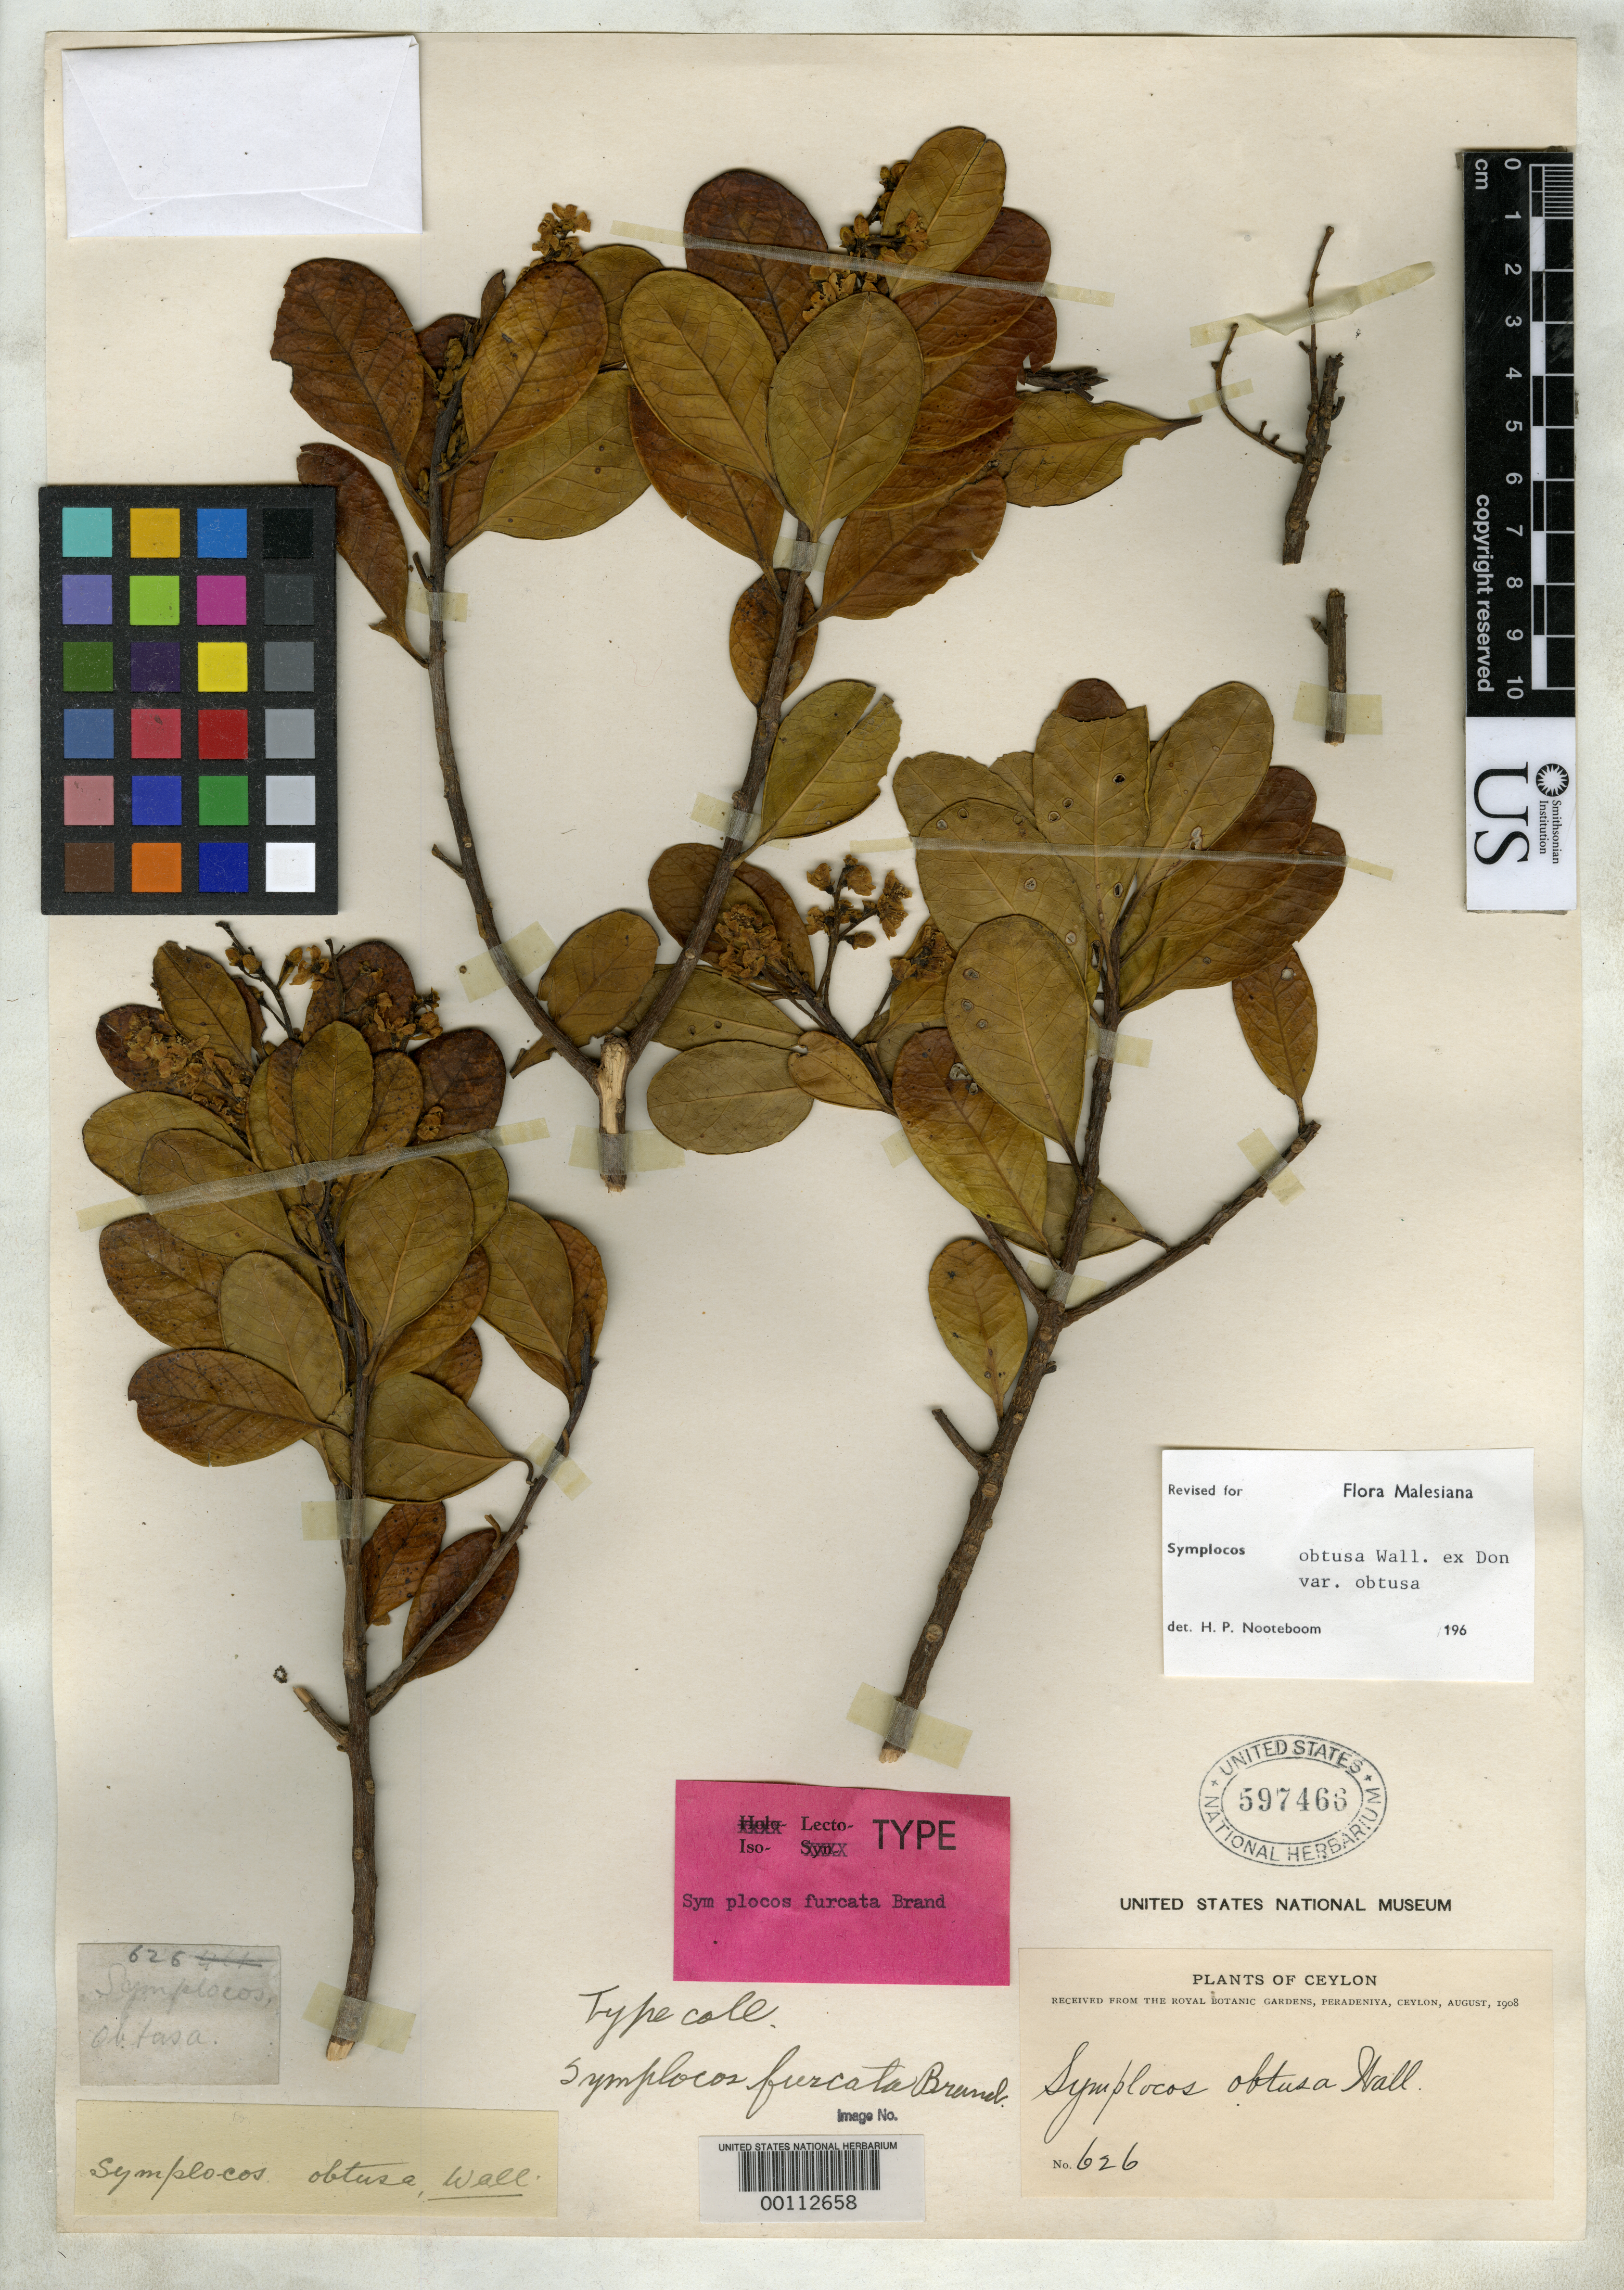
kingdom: Plantae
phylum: Tracheophyta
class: Magnoliopsida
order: Ericales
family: Symplocaceae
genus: Symplocos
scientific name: Symplocos furcata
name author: Brand in Engl.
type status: Isolectotype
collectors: G. H. K. Thwaites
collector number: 626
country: Sri Lanka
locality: "Ceylon"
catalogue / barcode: US 597466